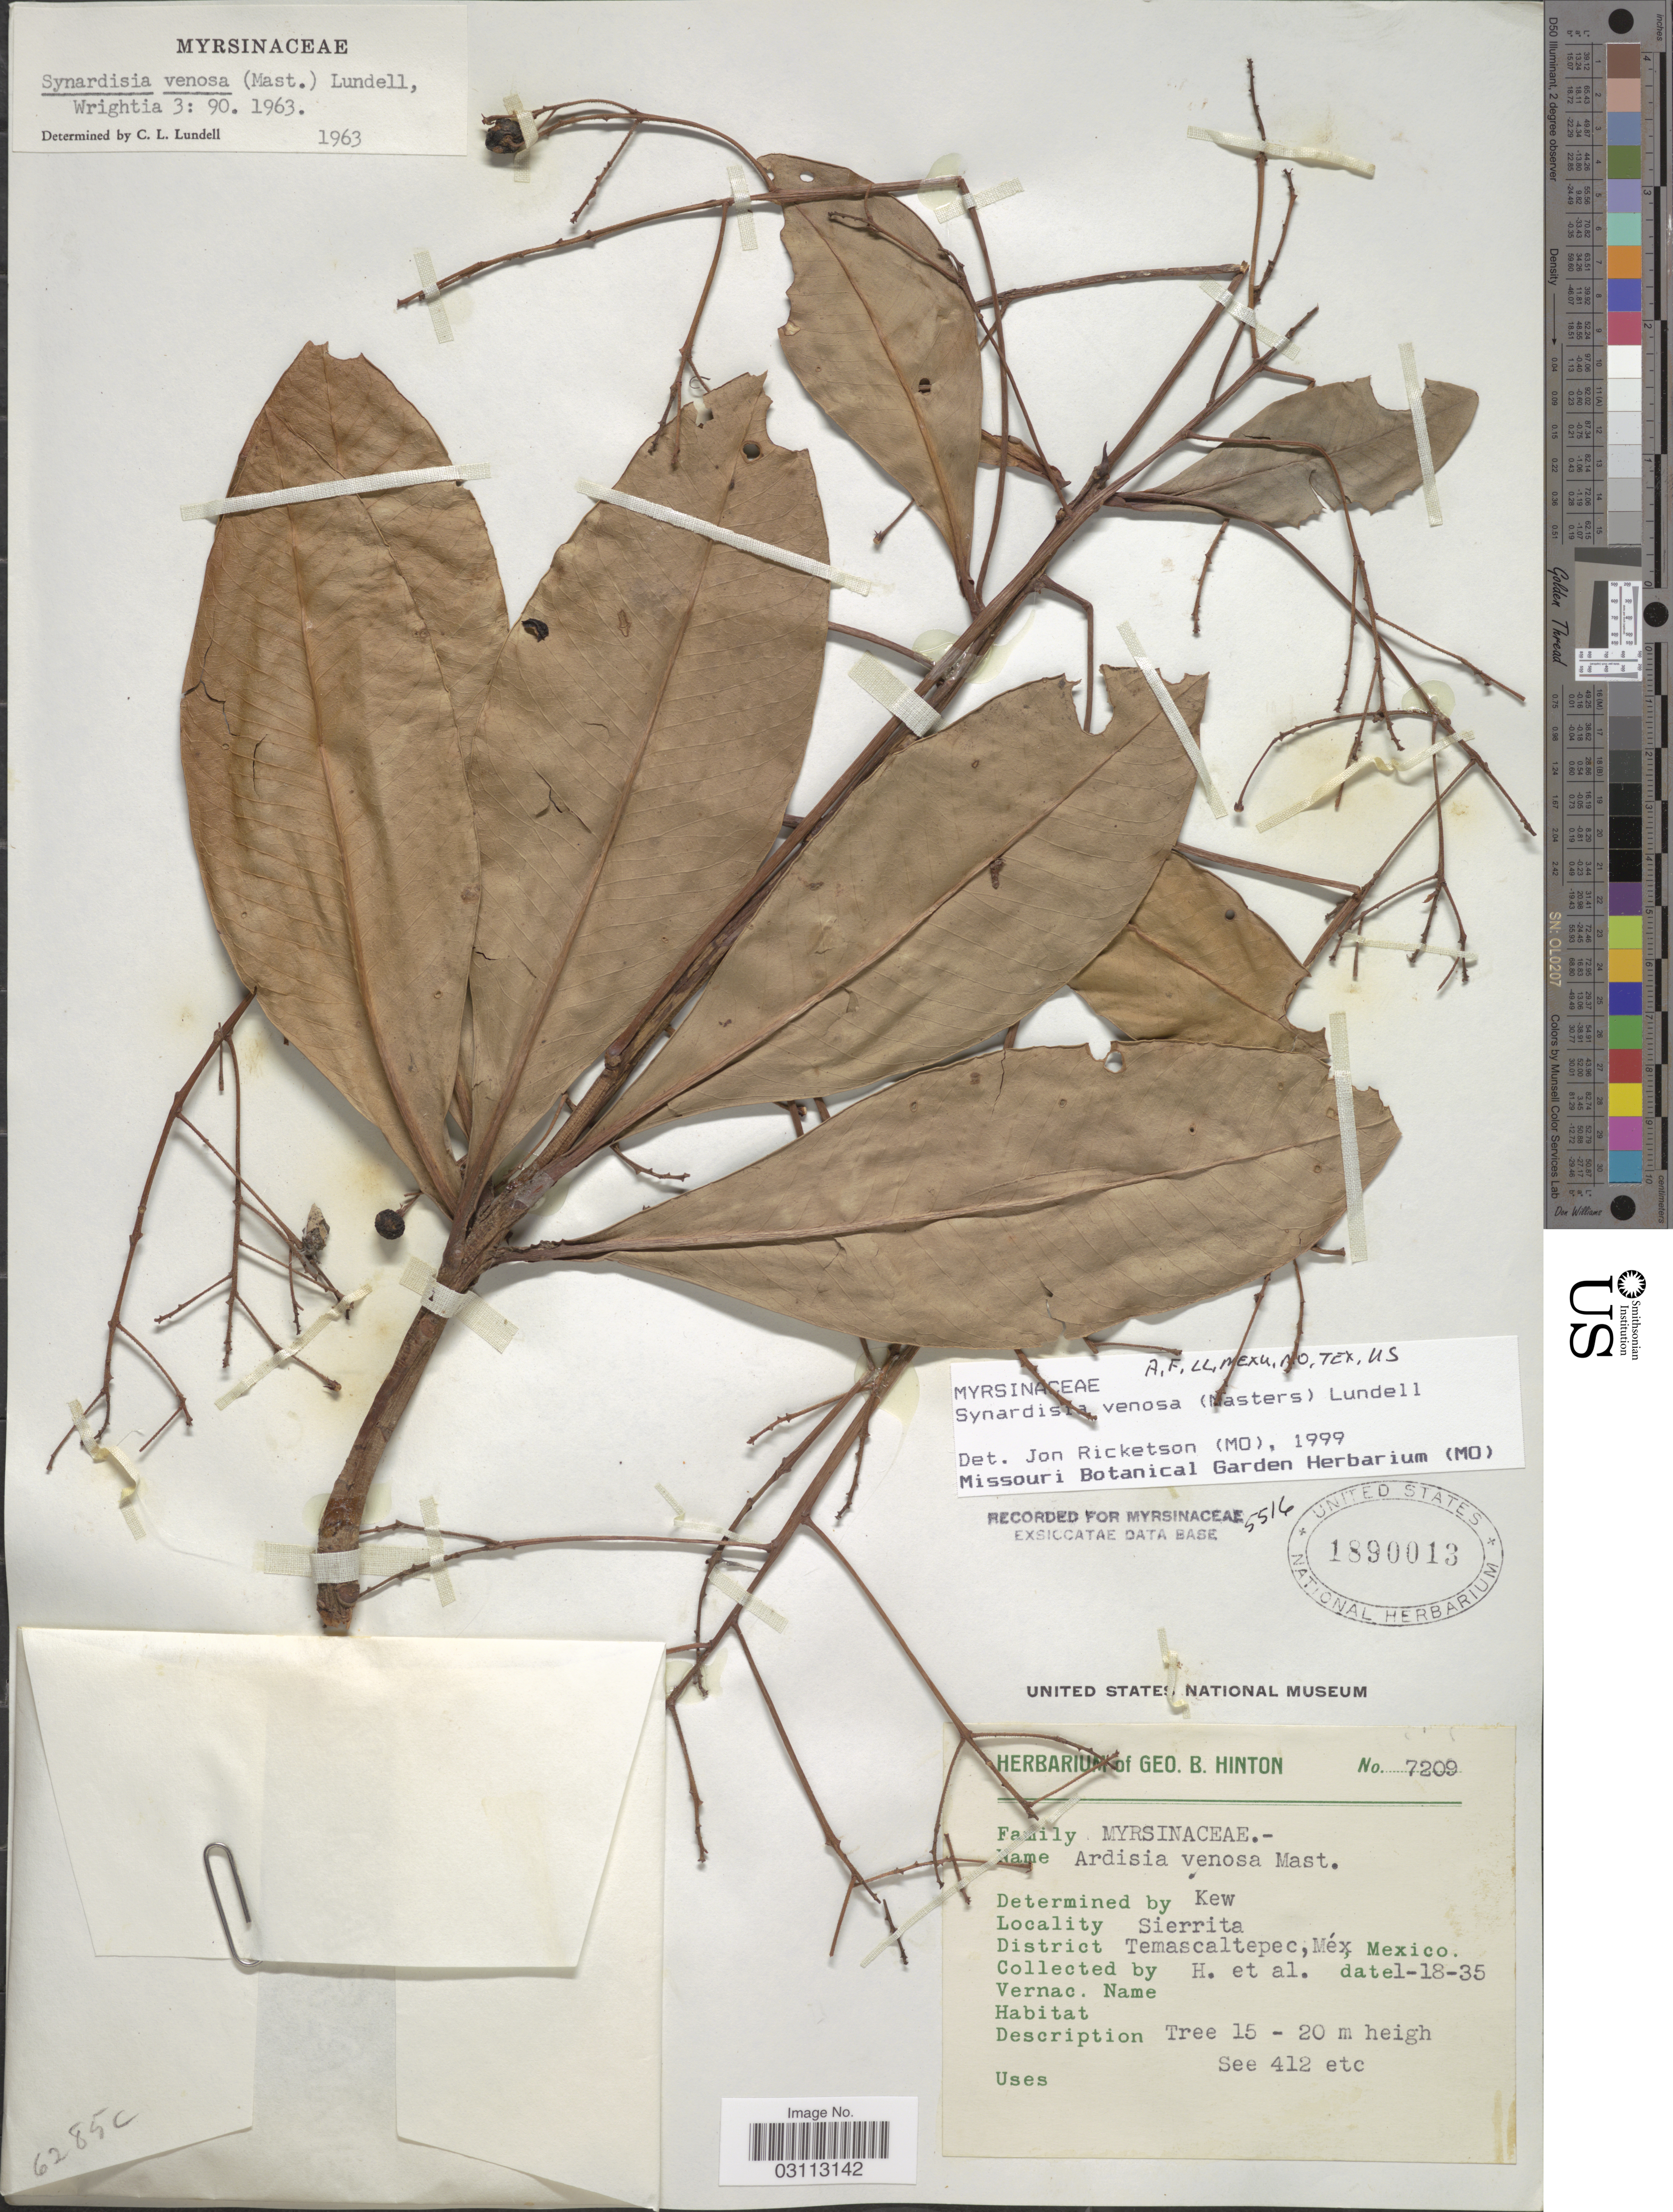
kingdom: Plantae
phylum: Tracheophyta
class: Magnoliopsida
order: Ericales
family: Primulaceae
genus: Synardisia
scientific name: Synardisia venosa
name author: (Mast.) Lundell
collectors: G. B. Hinton & et al.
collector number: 7209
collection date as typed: Transcribed d/m/y: 18/1/35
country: Mexico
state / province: México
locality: Sierrita. District Temascaltepec, Méx.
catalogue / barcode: US 1890013